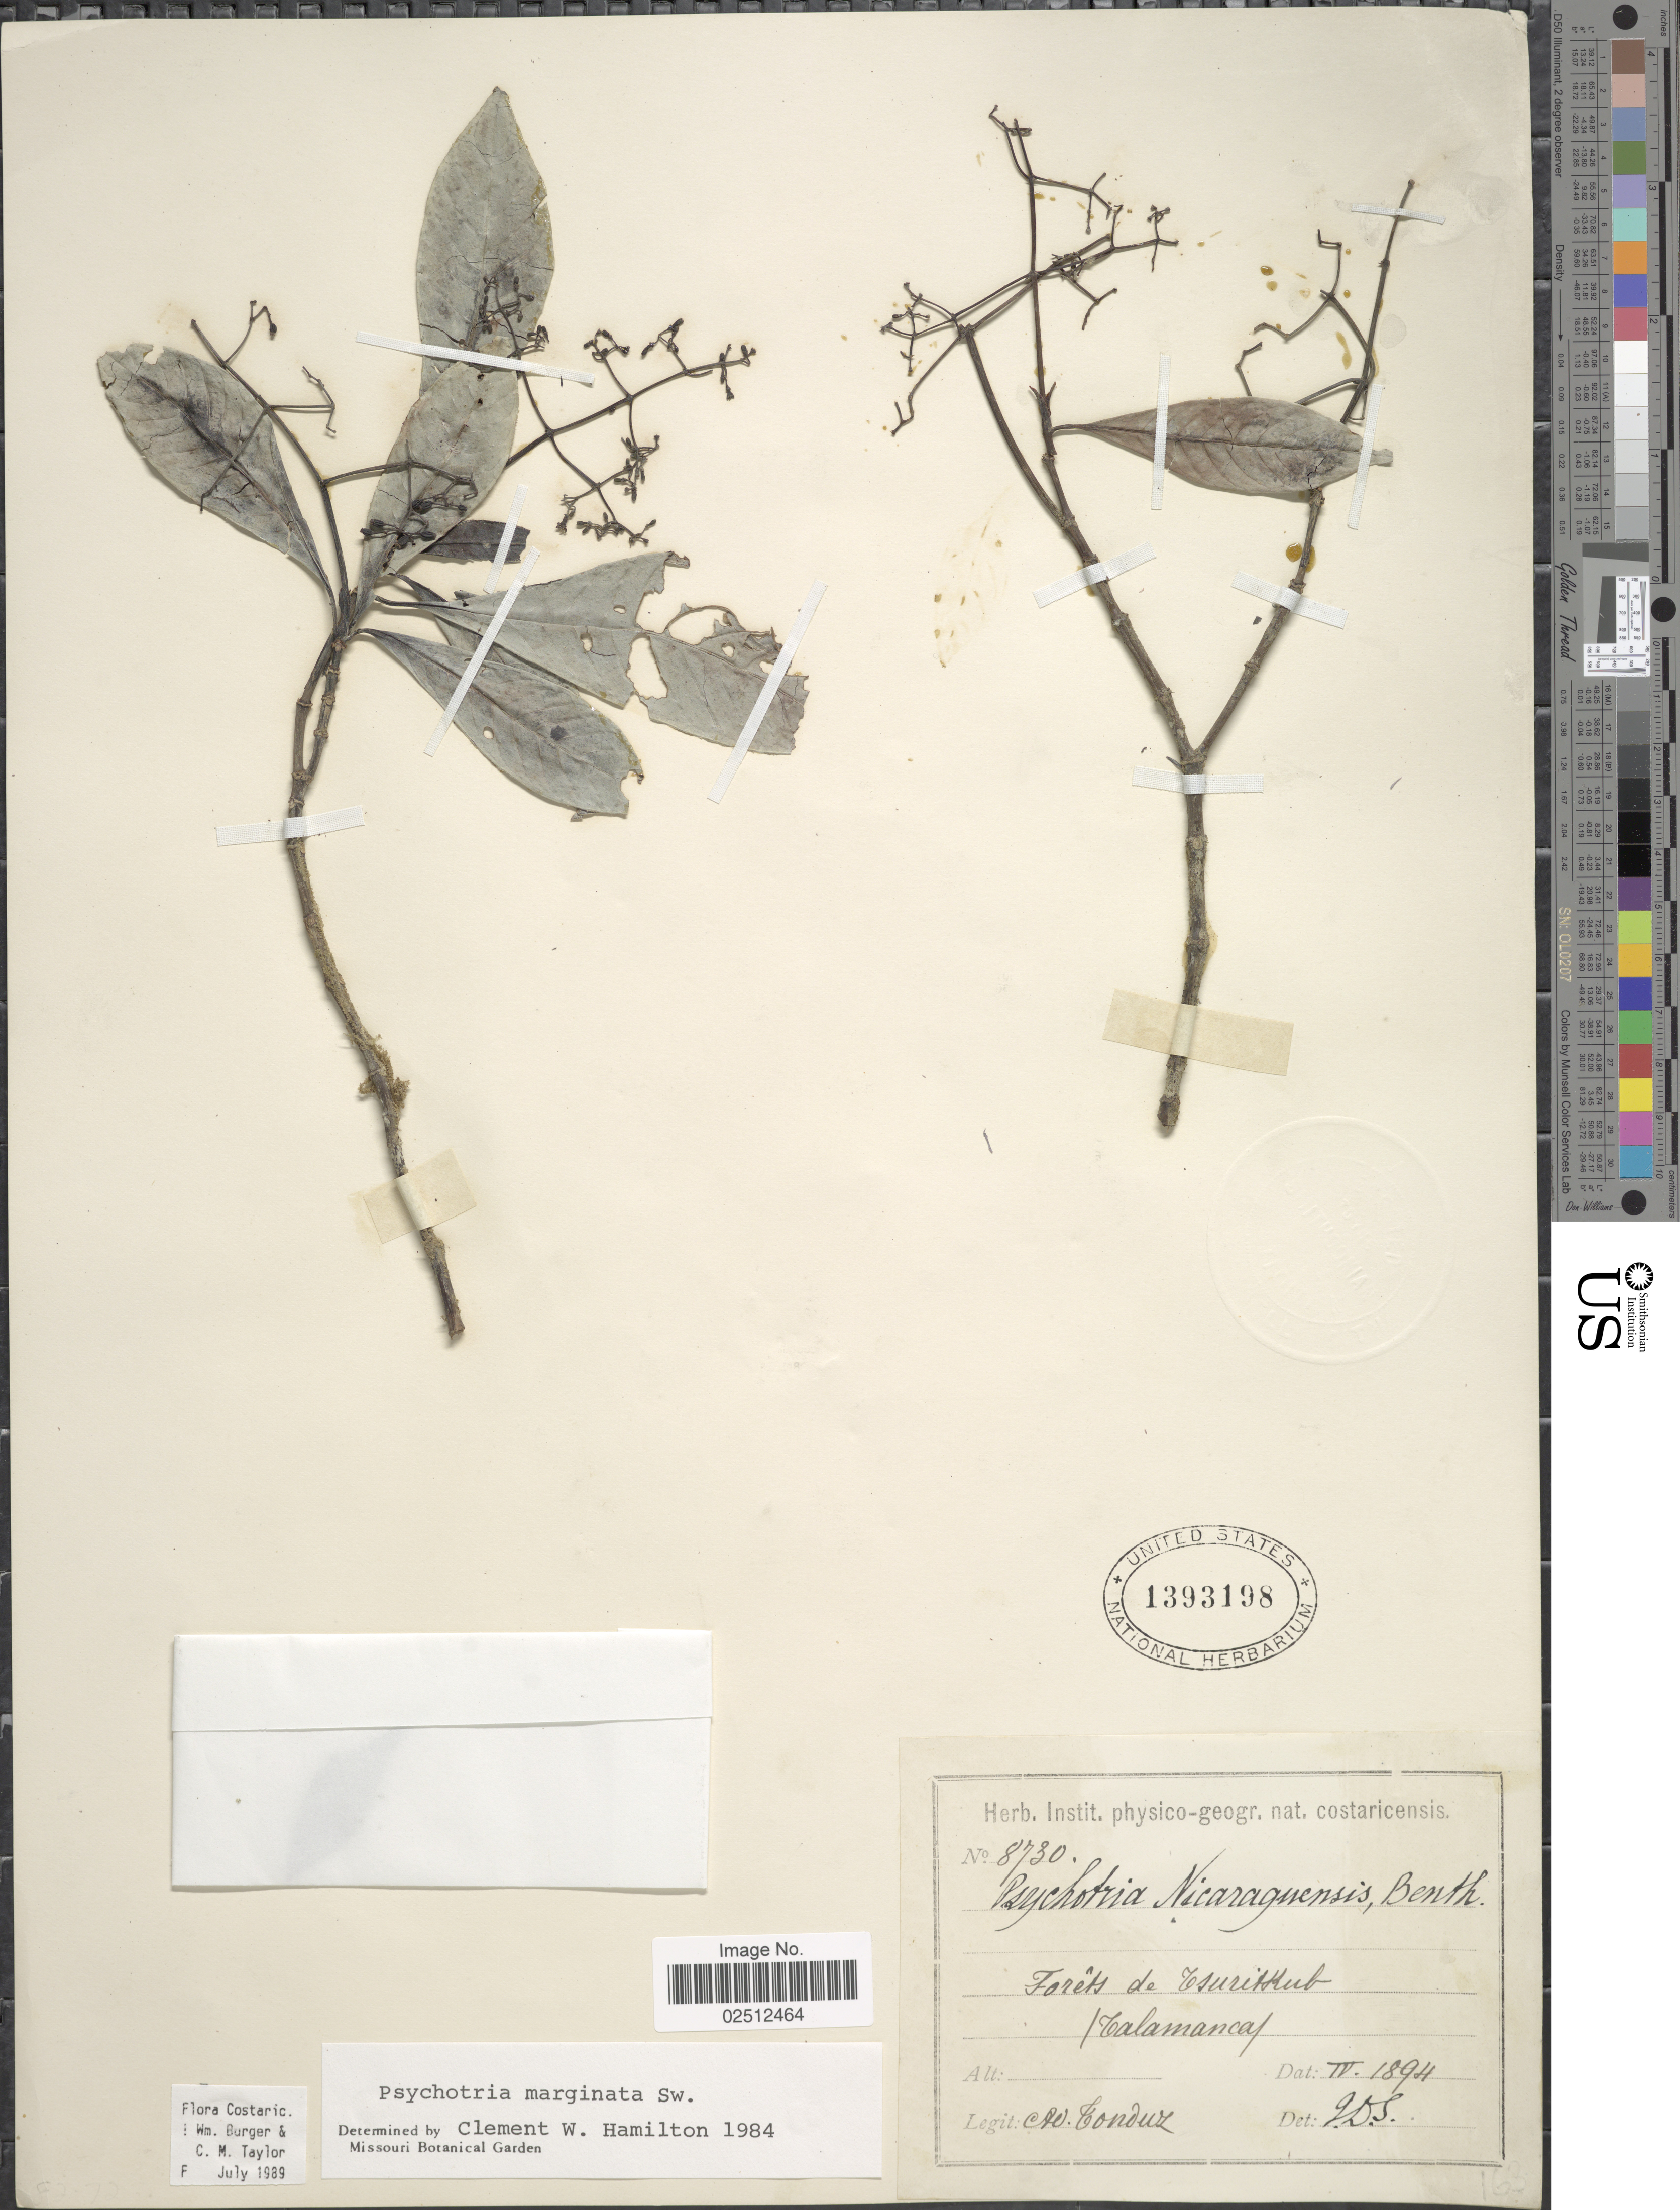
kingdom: Plantae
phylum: Tracheophyta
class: Magnoliopsida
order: Gentianales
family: Rubiaceae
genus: Psychotria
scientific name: Psychotria marginata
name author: Sw.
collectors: A. Tonduz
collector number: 8730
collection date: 1894-04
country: Costa Rica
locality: Forets de Tsuritkub, Talamanca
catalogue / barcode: US 1393198